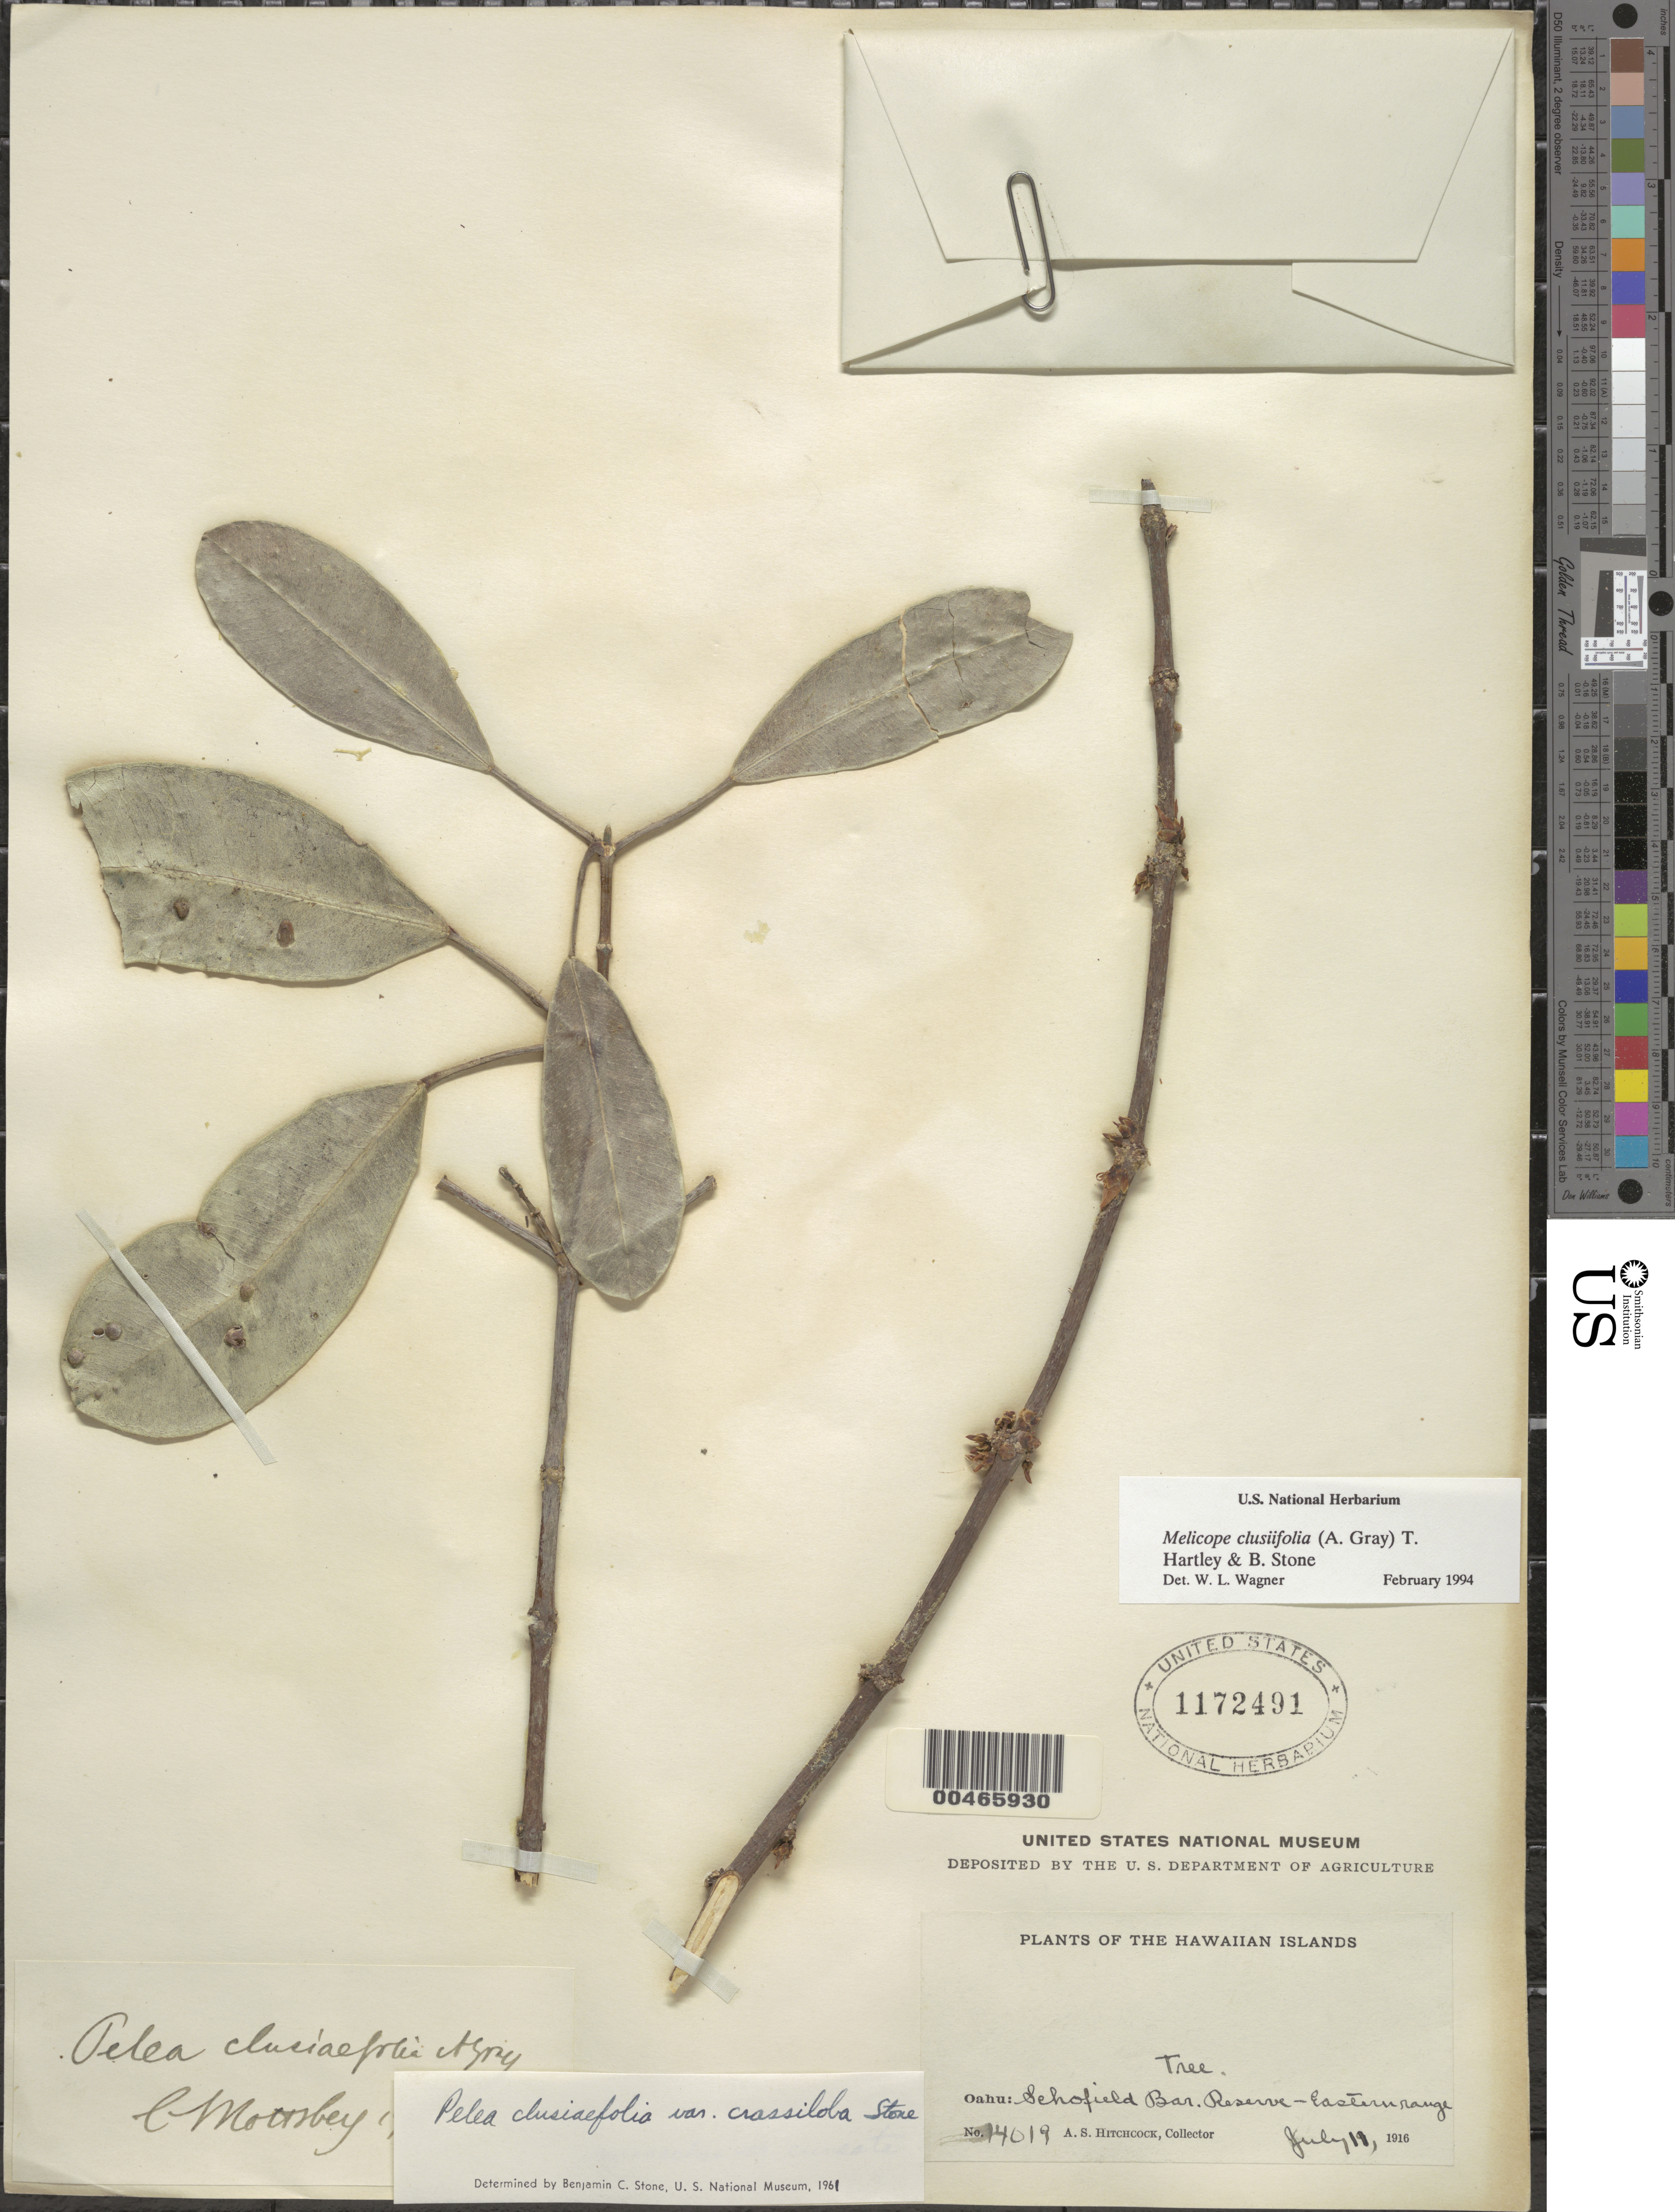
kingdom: Plantae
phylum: Tracheophyta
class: Magnoliopsida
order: Sapindales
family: Rutaceae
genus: Melicope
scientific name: Melicope clusiifolia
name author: (A. Gray) T.G. Hartley & B.C. Stone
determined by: Wagner, W. L., (BOT), Smithsonian Institution - National Museum of Natural History (UNITED STATES)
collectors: A. S. Hitchcock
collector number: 14019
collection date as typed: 19 Jul 1916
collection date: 1916-07-19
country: United States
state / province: Hawaii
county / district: Honolulu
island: Oahu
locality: Schofield Bar. Reserve-Eastern range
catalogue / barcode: US 1172491